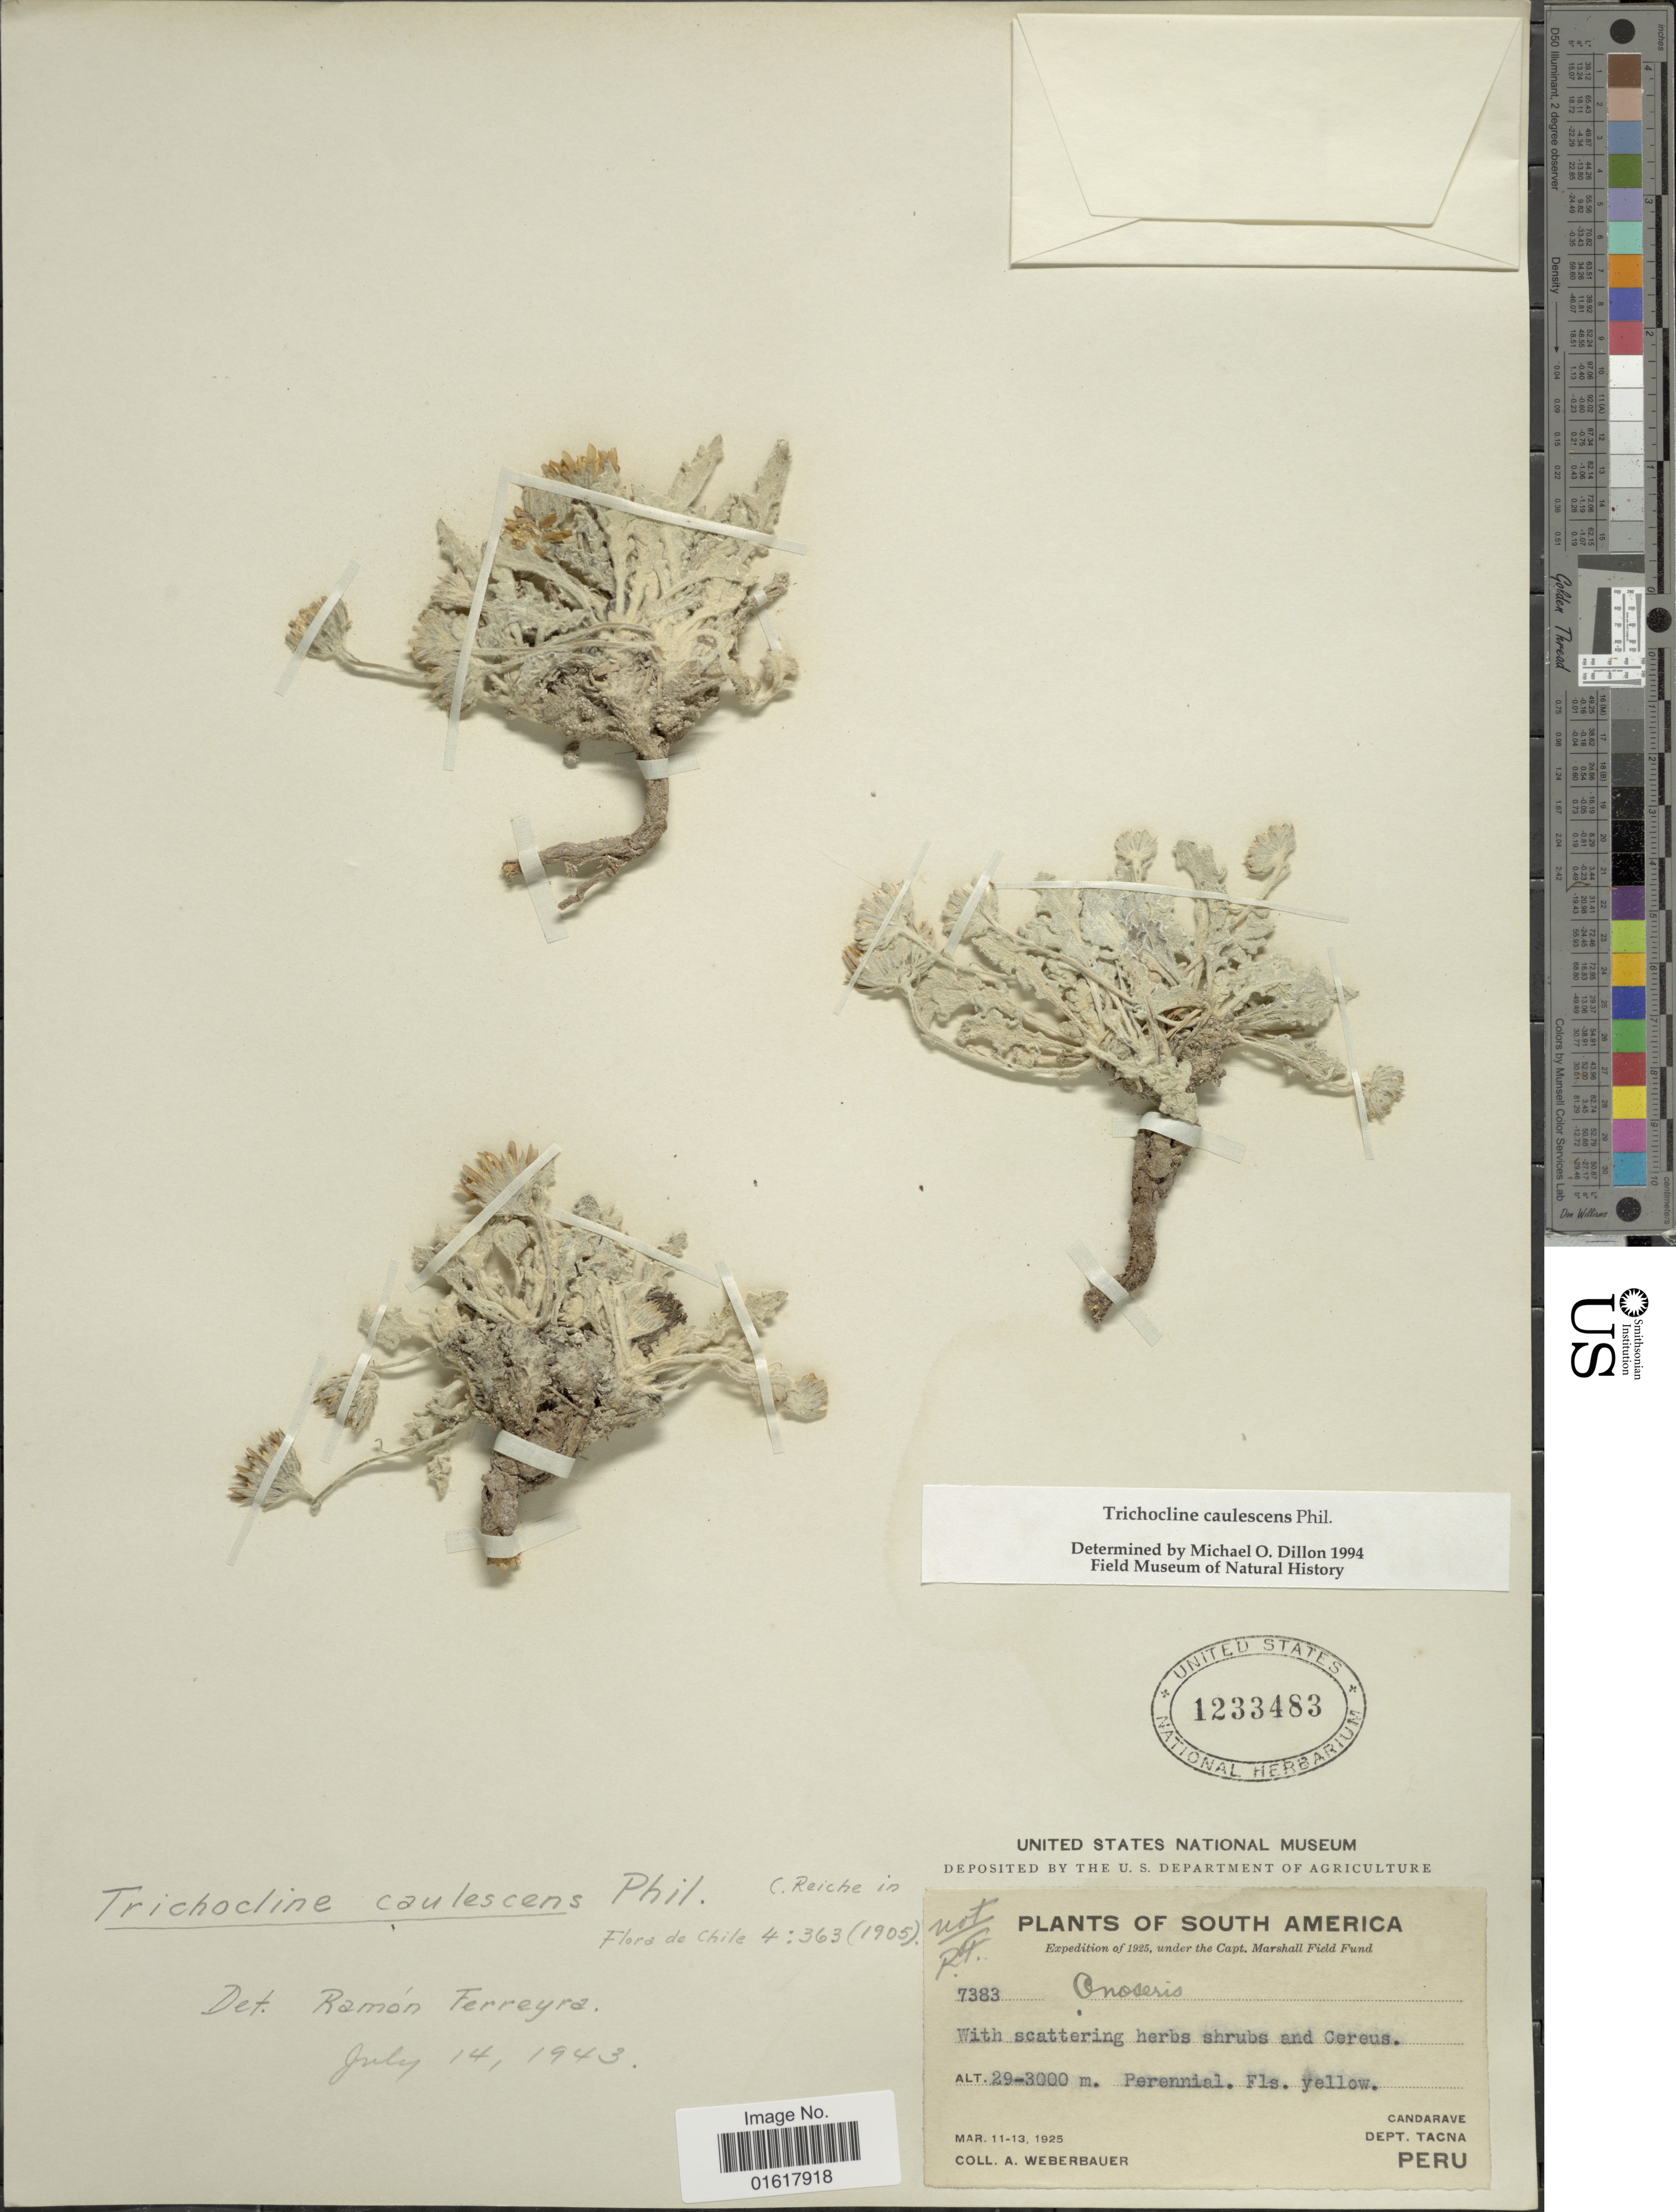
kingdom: Plantae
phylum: Tracheophyta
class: Magnoliopsida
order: Asterales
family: Asteraceae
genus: Trichocline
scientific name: Trichocline caulescens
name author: Phil.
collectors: A. Weberbauer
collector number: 7383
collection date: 1925-03-11/1925-03-13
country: Peru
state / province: Tacna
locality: Candarave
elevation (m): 2900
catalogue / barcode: US 1233483